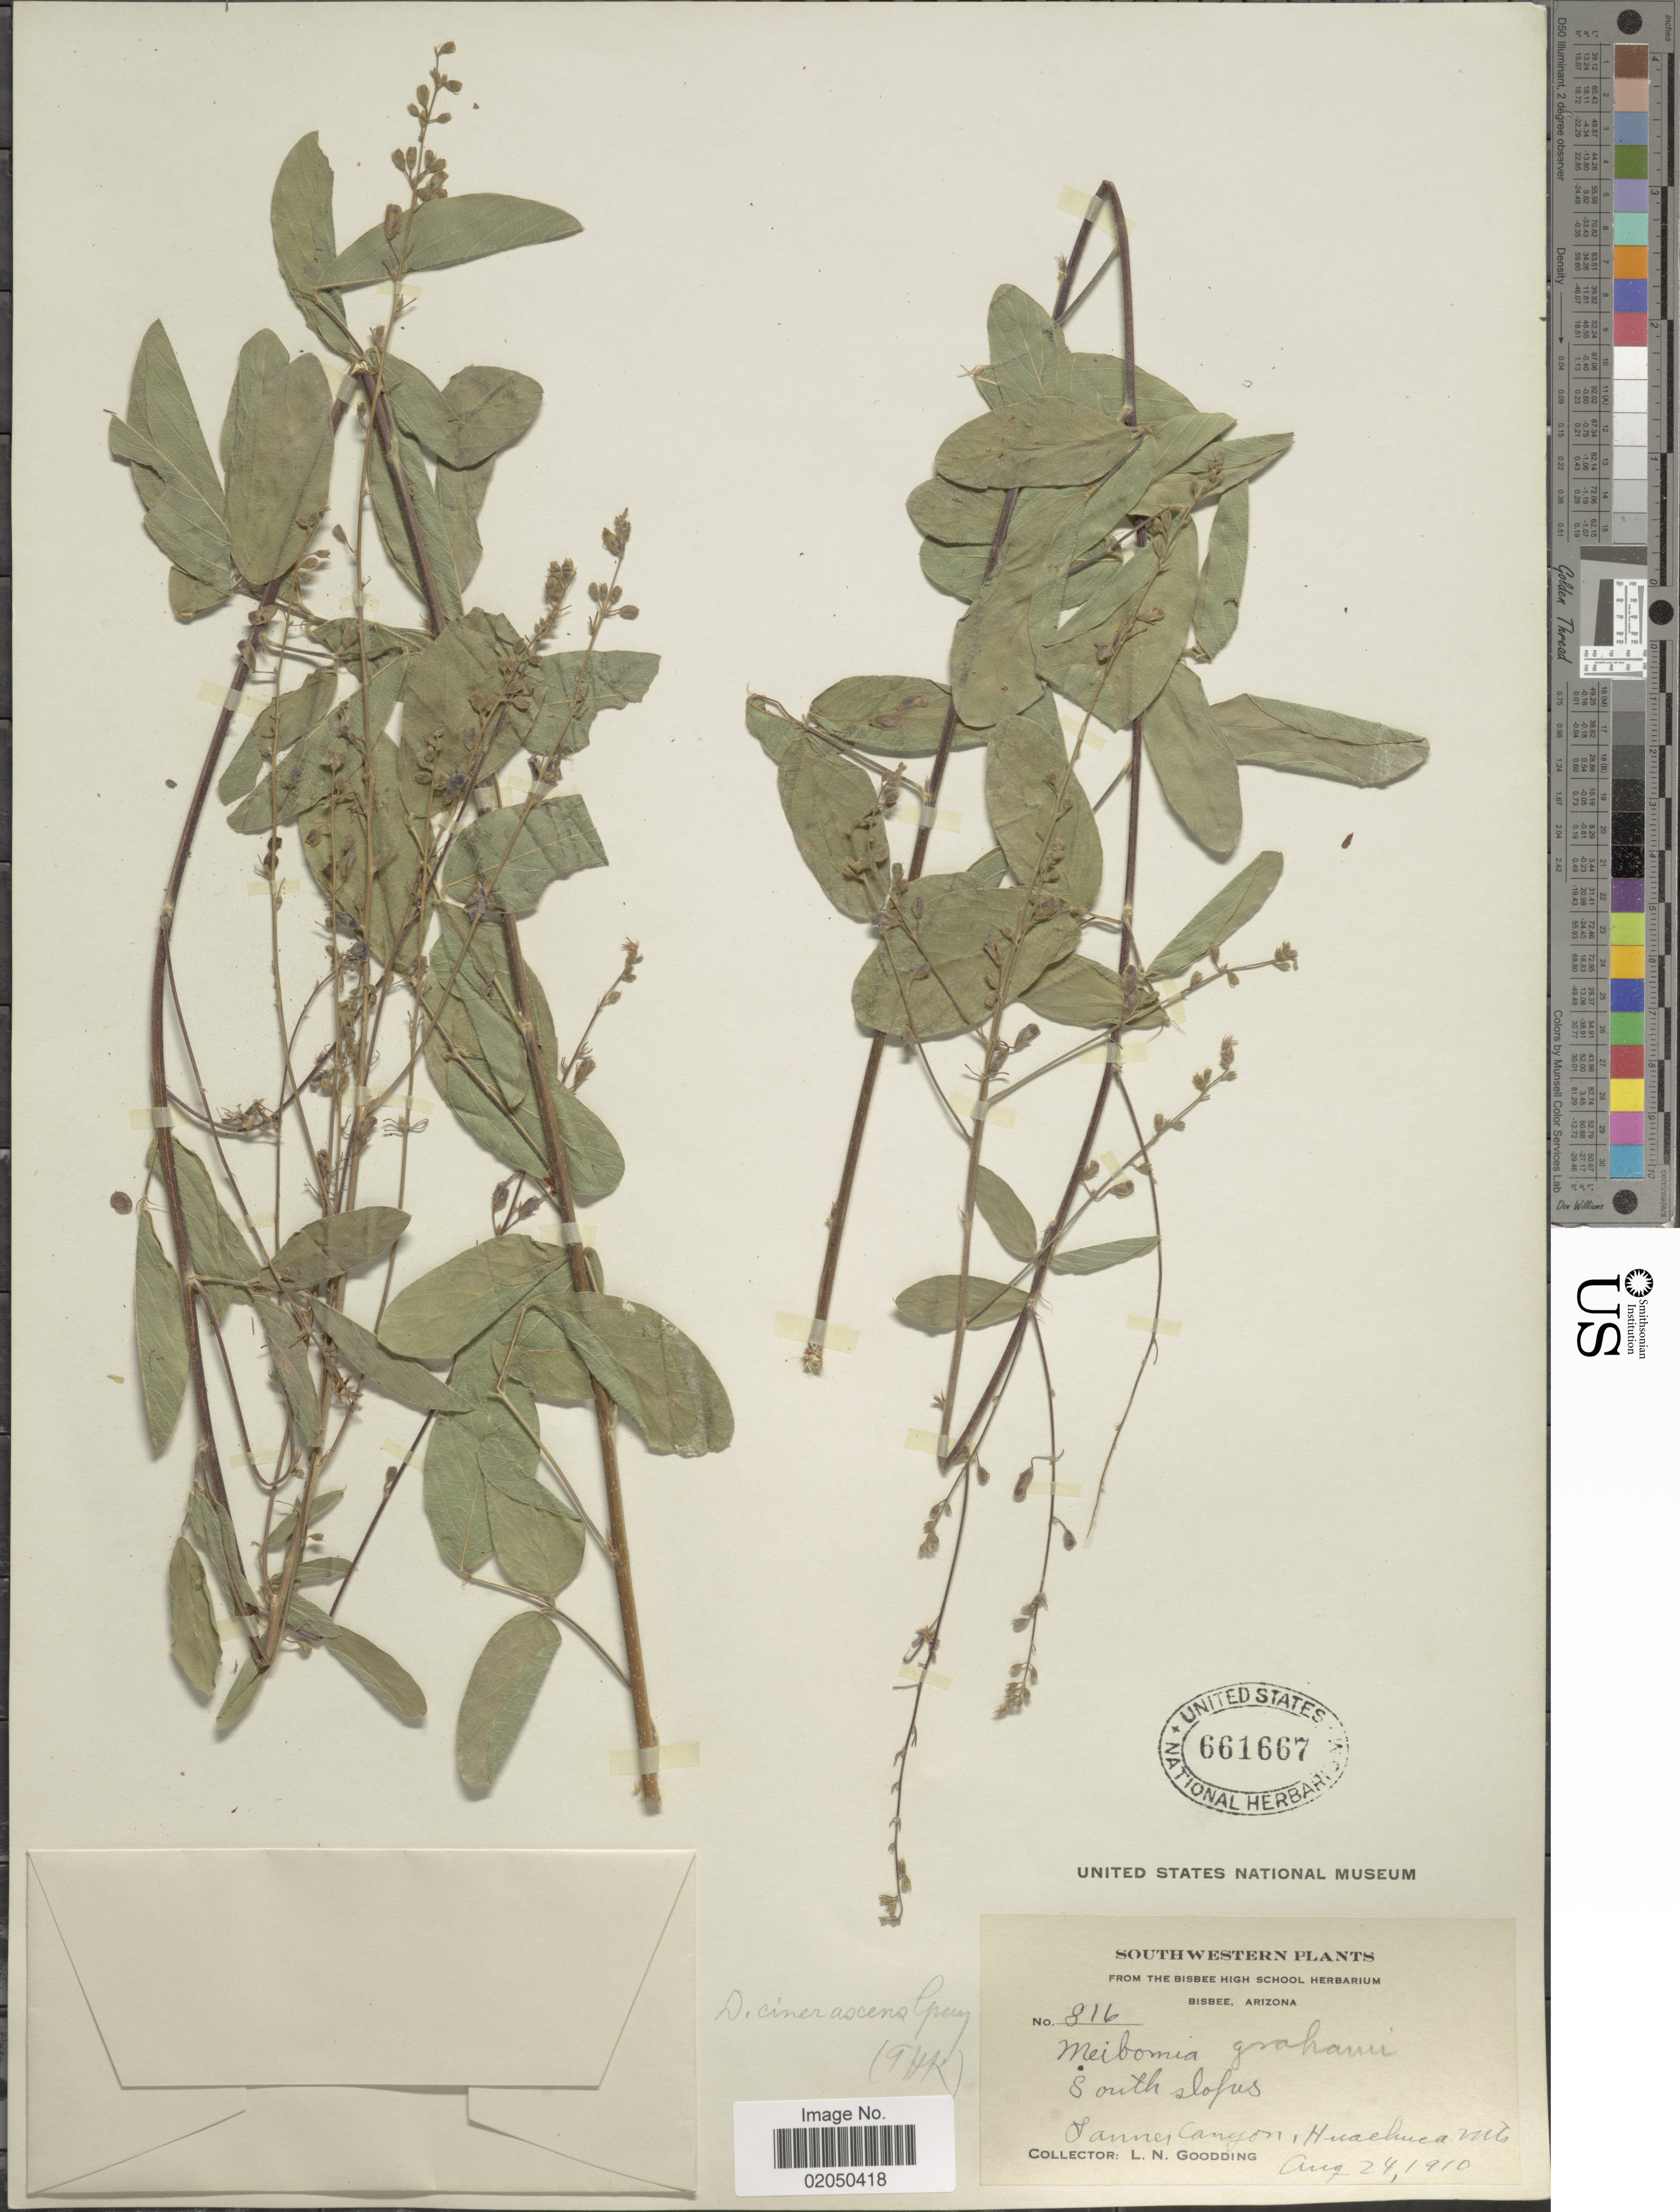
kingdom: Plantae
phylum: Tracheophyta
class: Magnoliopsida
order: Fabales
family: Fabaceae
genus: Desmodium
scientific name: Desmodium cinerascens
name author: A. Gray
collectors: L. N. Goodding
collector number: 816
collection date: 1910-08-24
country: United States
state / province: Arizona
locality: Southwestern, Tannes Canyon, Huachuca Mts.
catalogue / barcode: US 661667